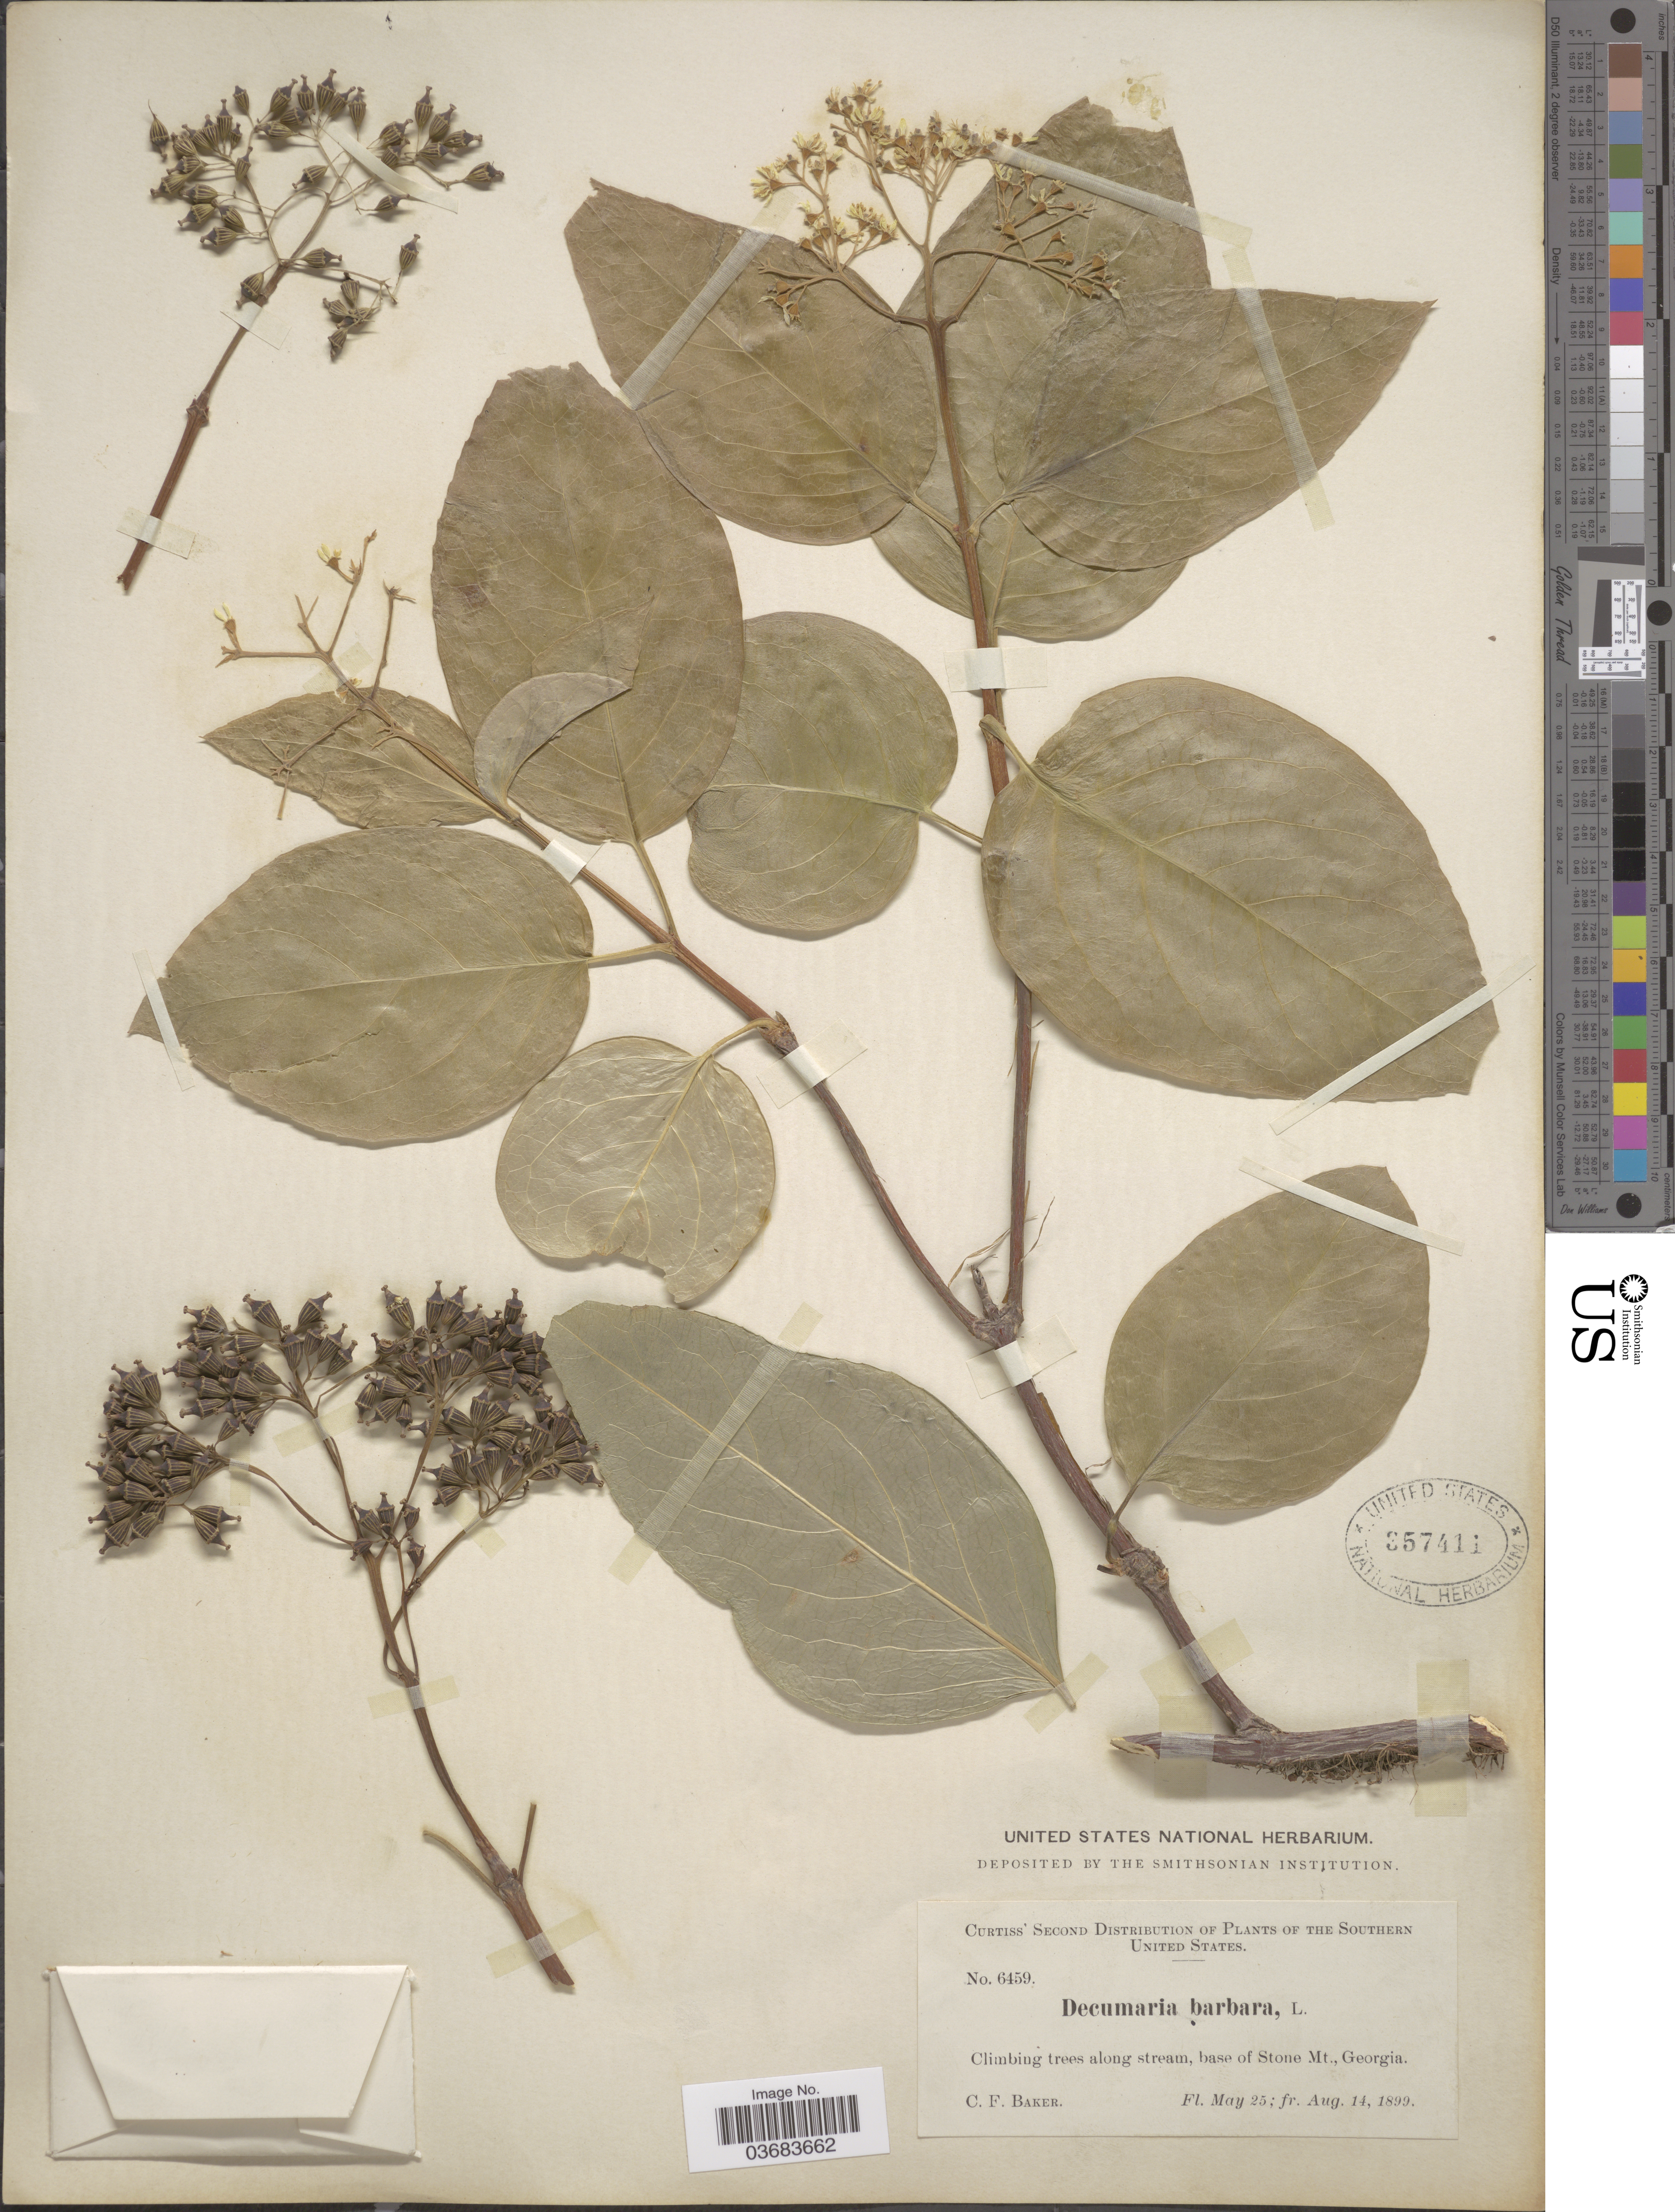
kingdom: Plantae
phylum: Tracheophyta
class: Magnoliopsida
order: Cornales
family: Hydrangeaceae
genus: Hydrangea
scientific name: Hydrangea barbara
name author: (L.) Bernd Schulz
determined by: Strong, Mark T., (BOT), Smithsonian Institution - National Museum of Natural History (UNITED STATES)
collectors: C. F. Baker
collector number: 6459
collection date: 1899-05-25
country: United States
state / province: Georgia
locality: The Southern United States. Climbing trees along stream, base of Stone Mt.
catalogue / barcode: US 357411